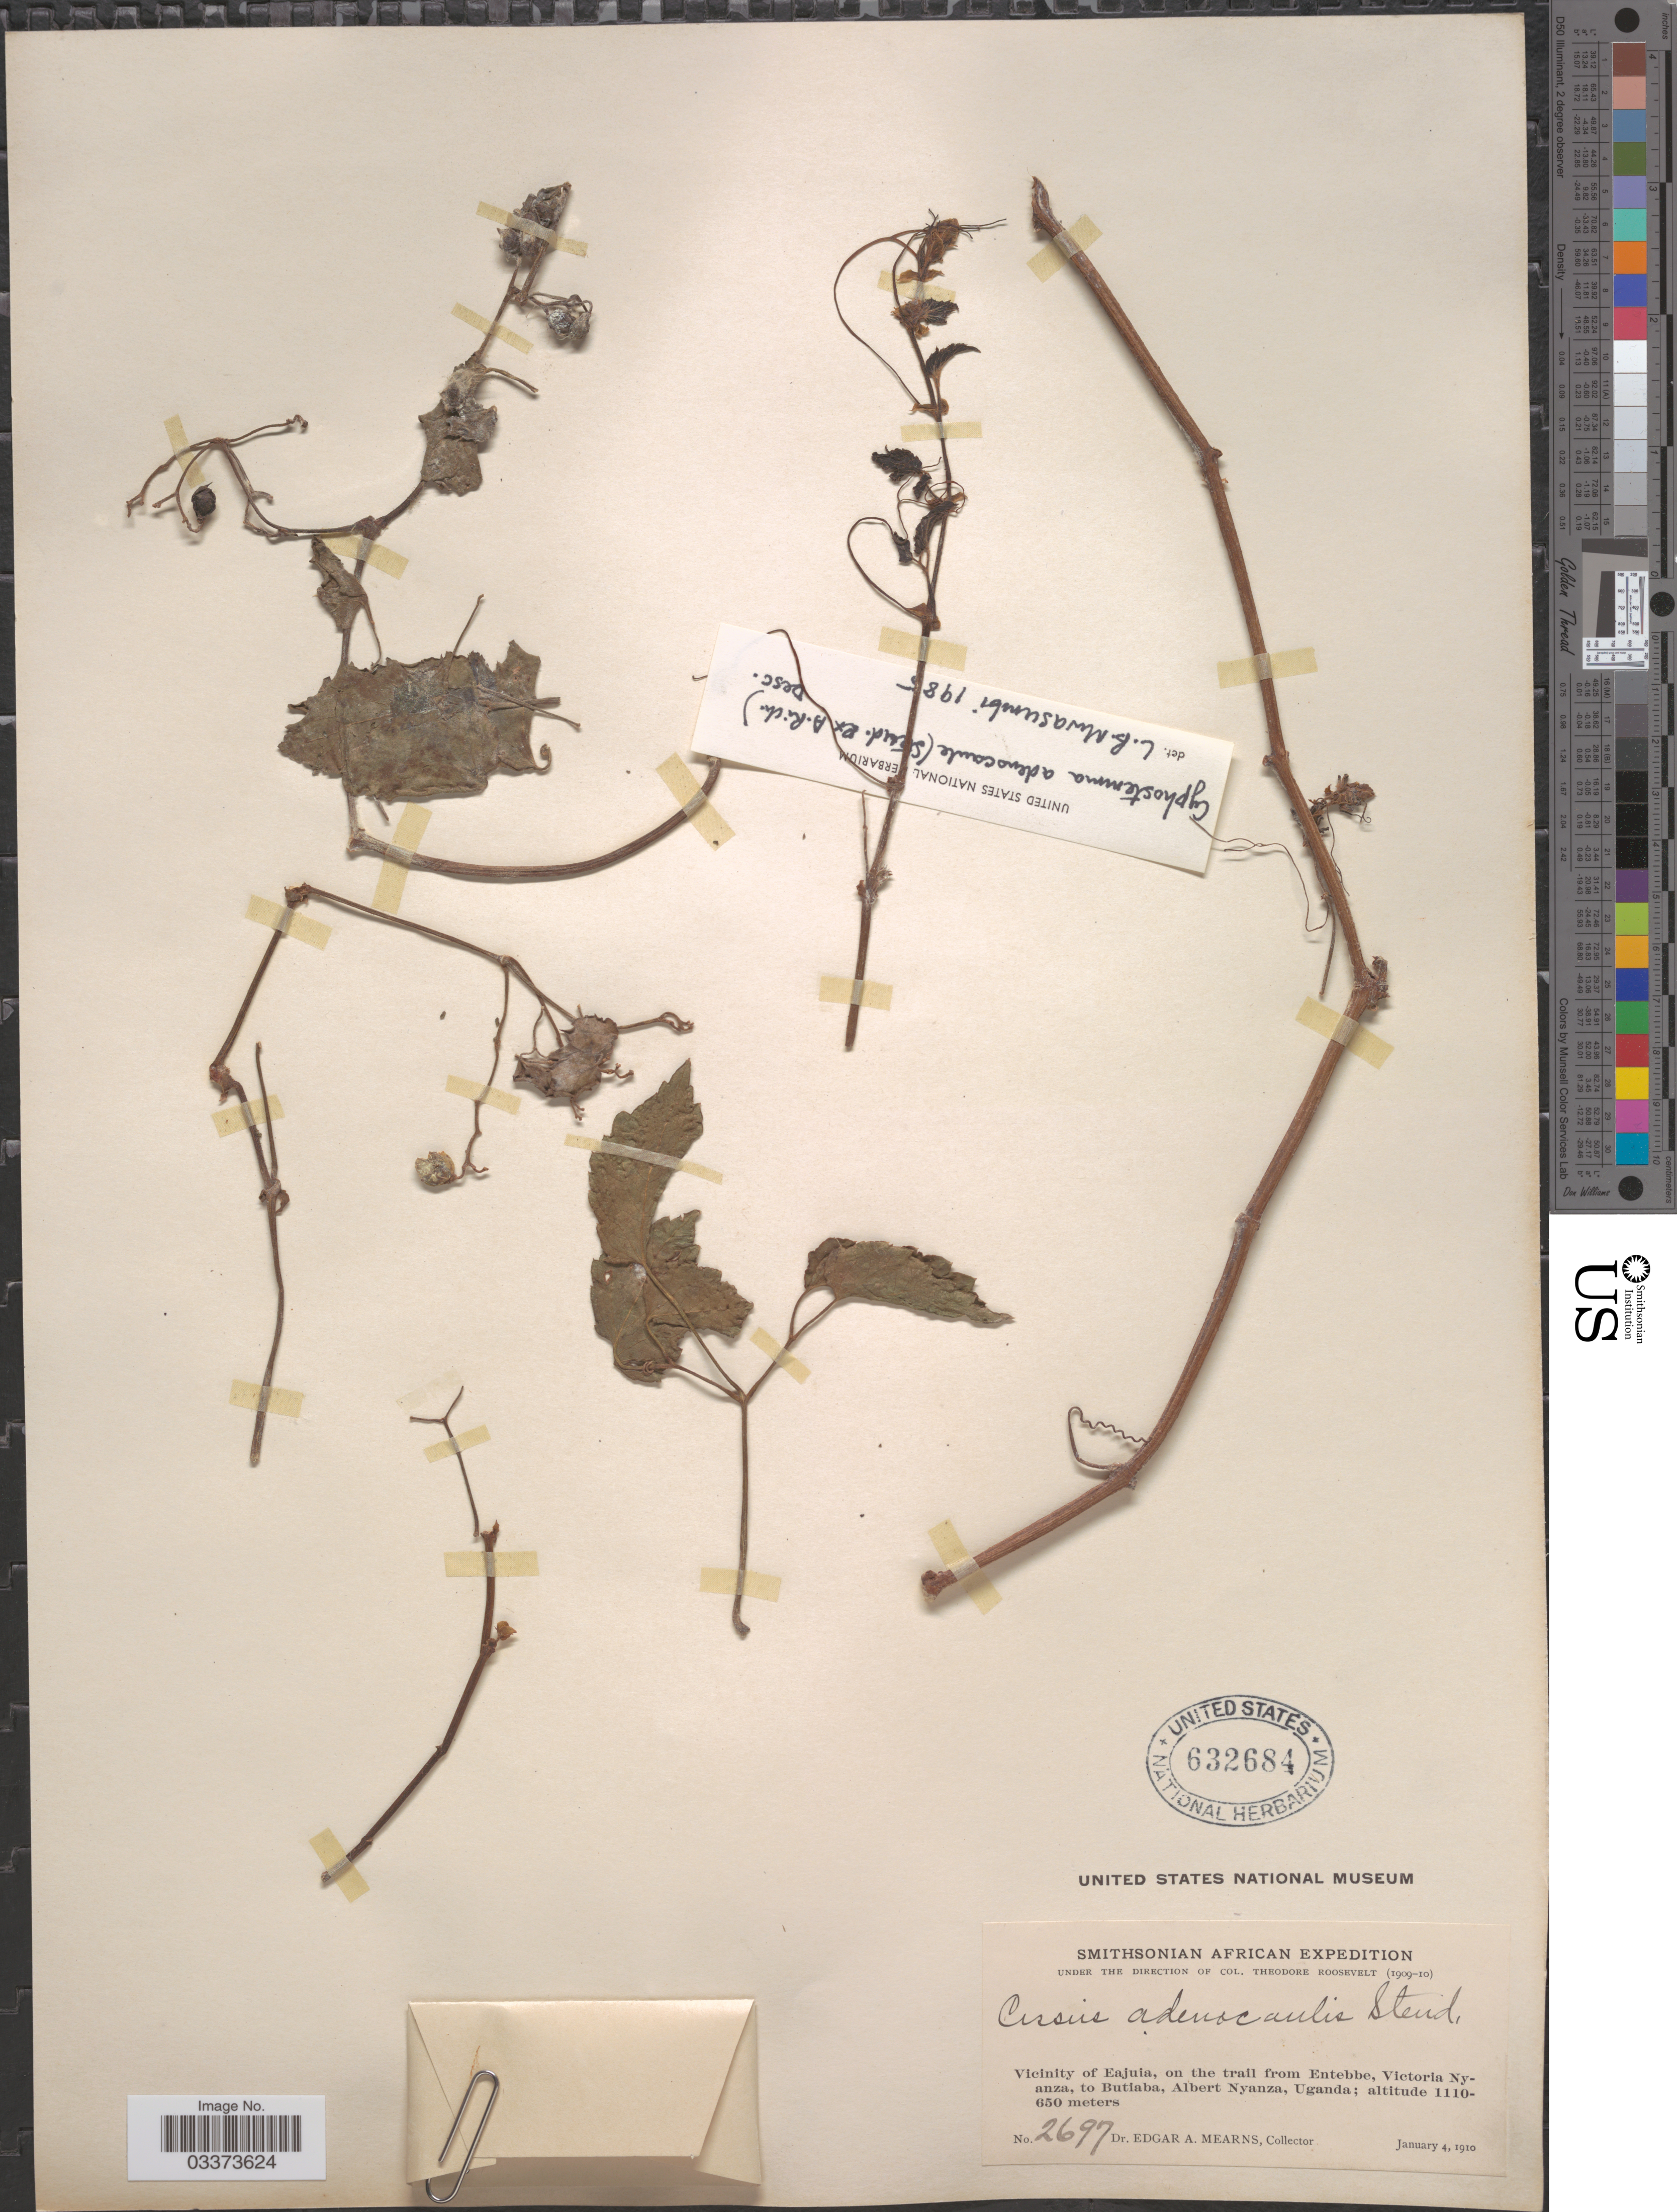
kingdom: Plantae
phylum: Tracheophyta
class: Magnoliopsida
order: Vitales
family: Vitaceae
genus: Cyphostemma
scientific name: Cyphostemma adenocaule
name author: (Steud. ex A. Rich.) Desc. ex Wild & R.B. Drumm.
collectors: E. A. Mearns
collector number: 2697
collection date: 1910-01-04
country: Uganda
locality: Vicinity of Eajuia, on the trail from Entebbe, Victoria Nyanza, to Butiaba, Albert Nyanza.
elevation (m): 650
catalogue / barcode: US 632684